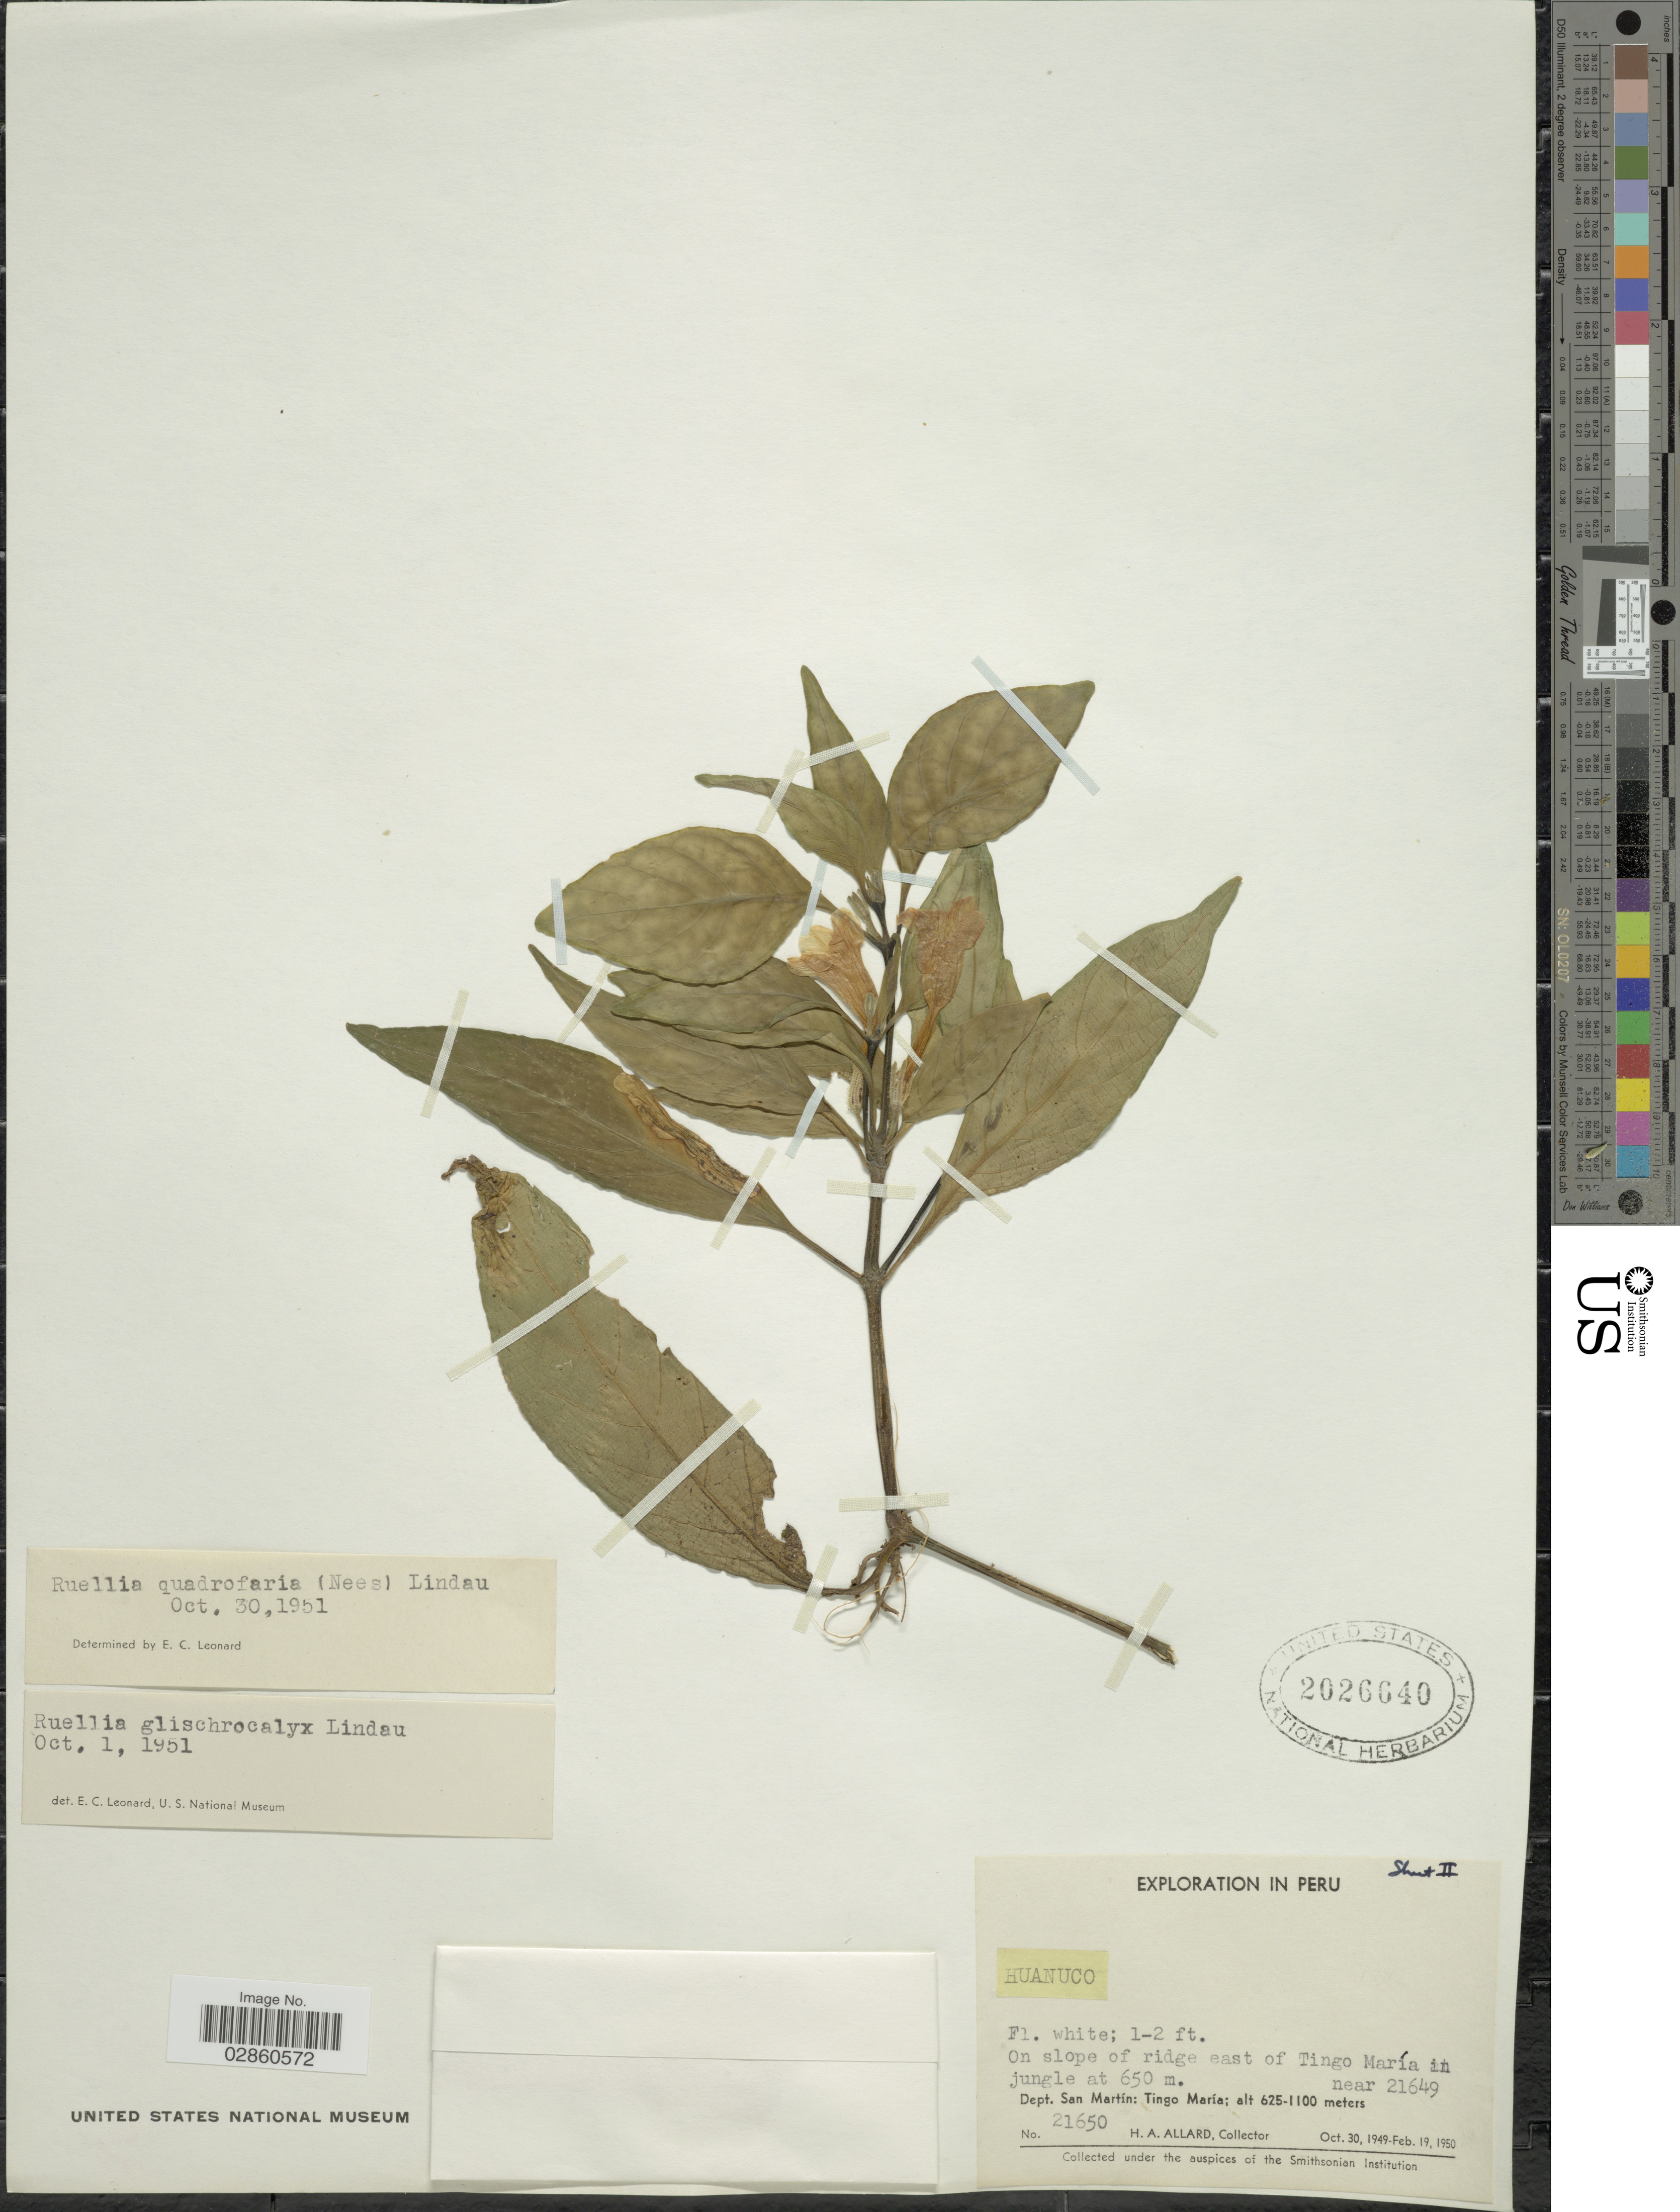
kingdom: Plantae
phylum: Tracheophyta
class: Magnoliopsida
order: Lamiales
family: Acanthaceae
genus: Ruellia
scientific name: Ruellia glischrocalyx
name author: Lindau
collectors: H. A. Allard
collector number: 21650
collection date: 1949-10-30/1950-02-19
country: Peru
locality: Huanuco. On slope of ridge east of Tingo María in jungle near 21649. Dept. San Martín: Tingo María.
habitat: on slope of ridge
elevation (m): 650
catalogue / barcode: US 2026640